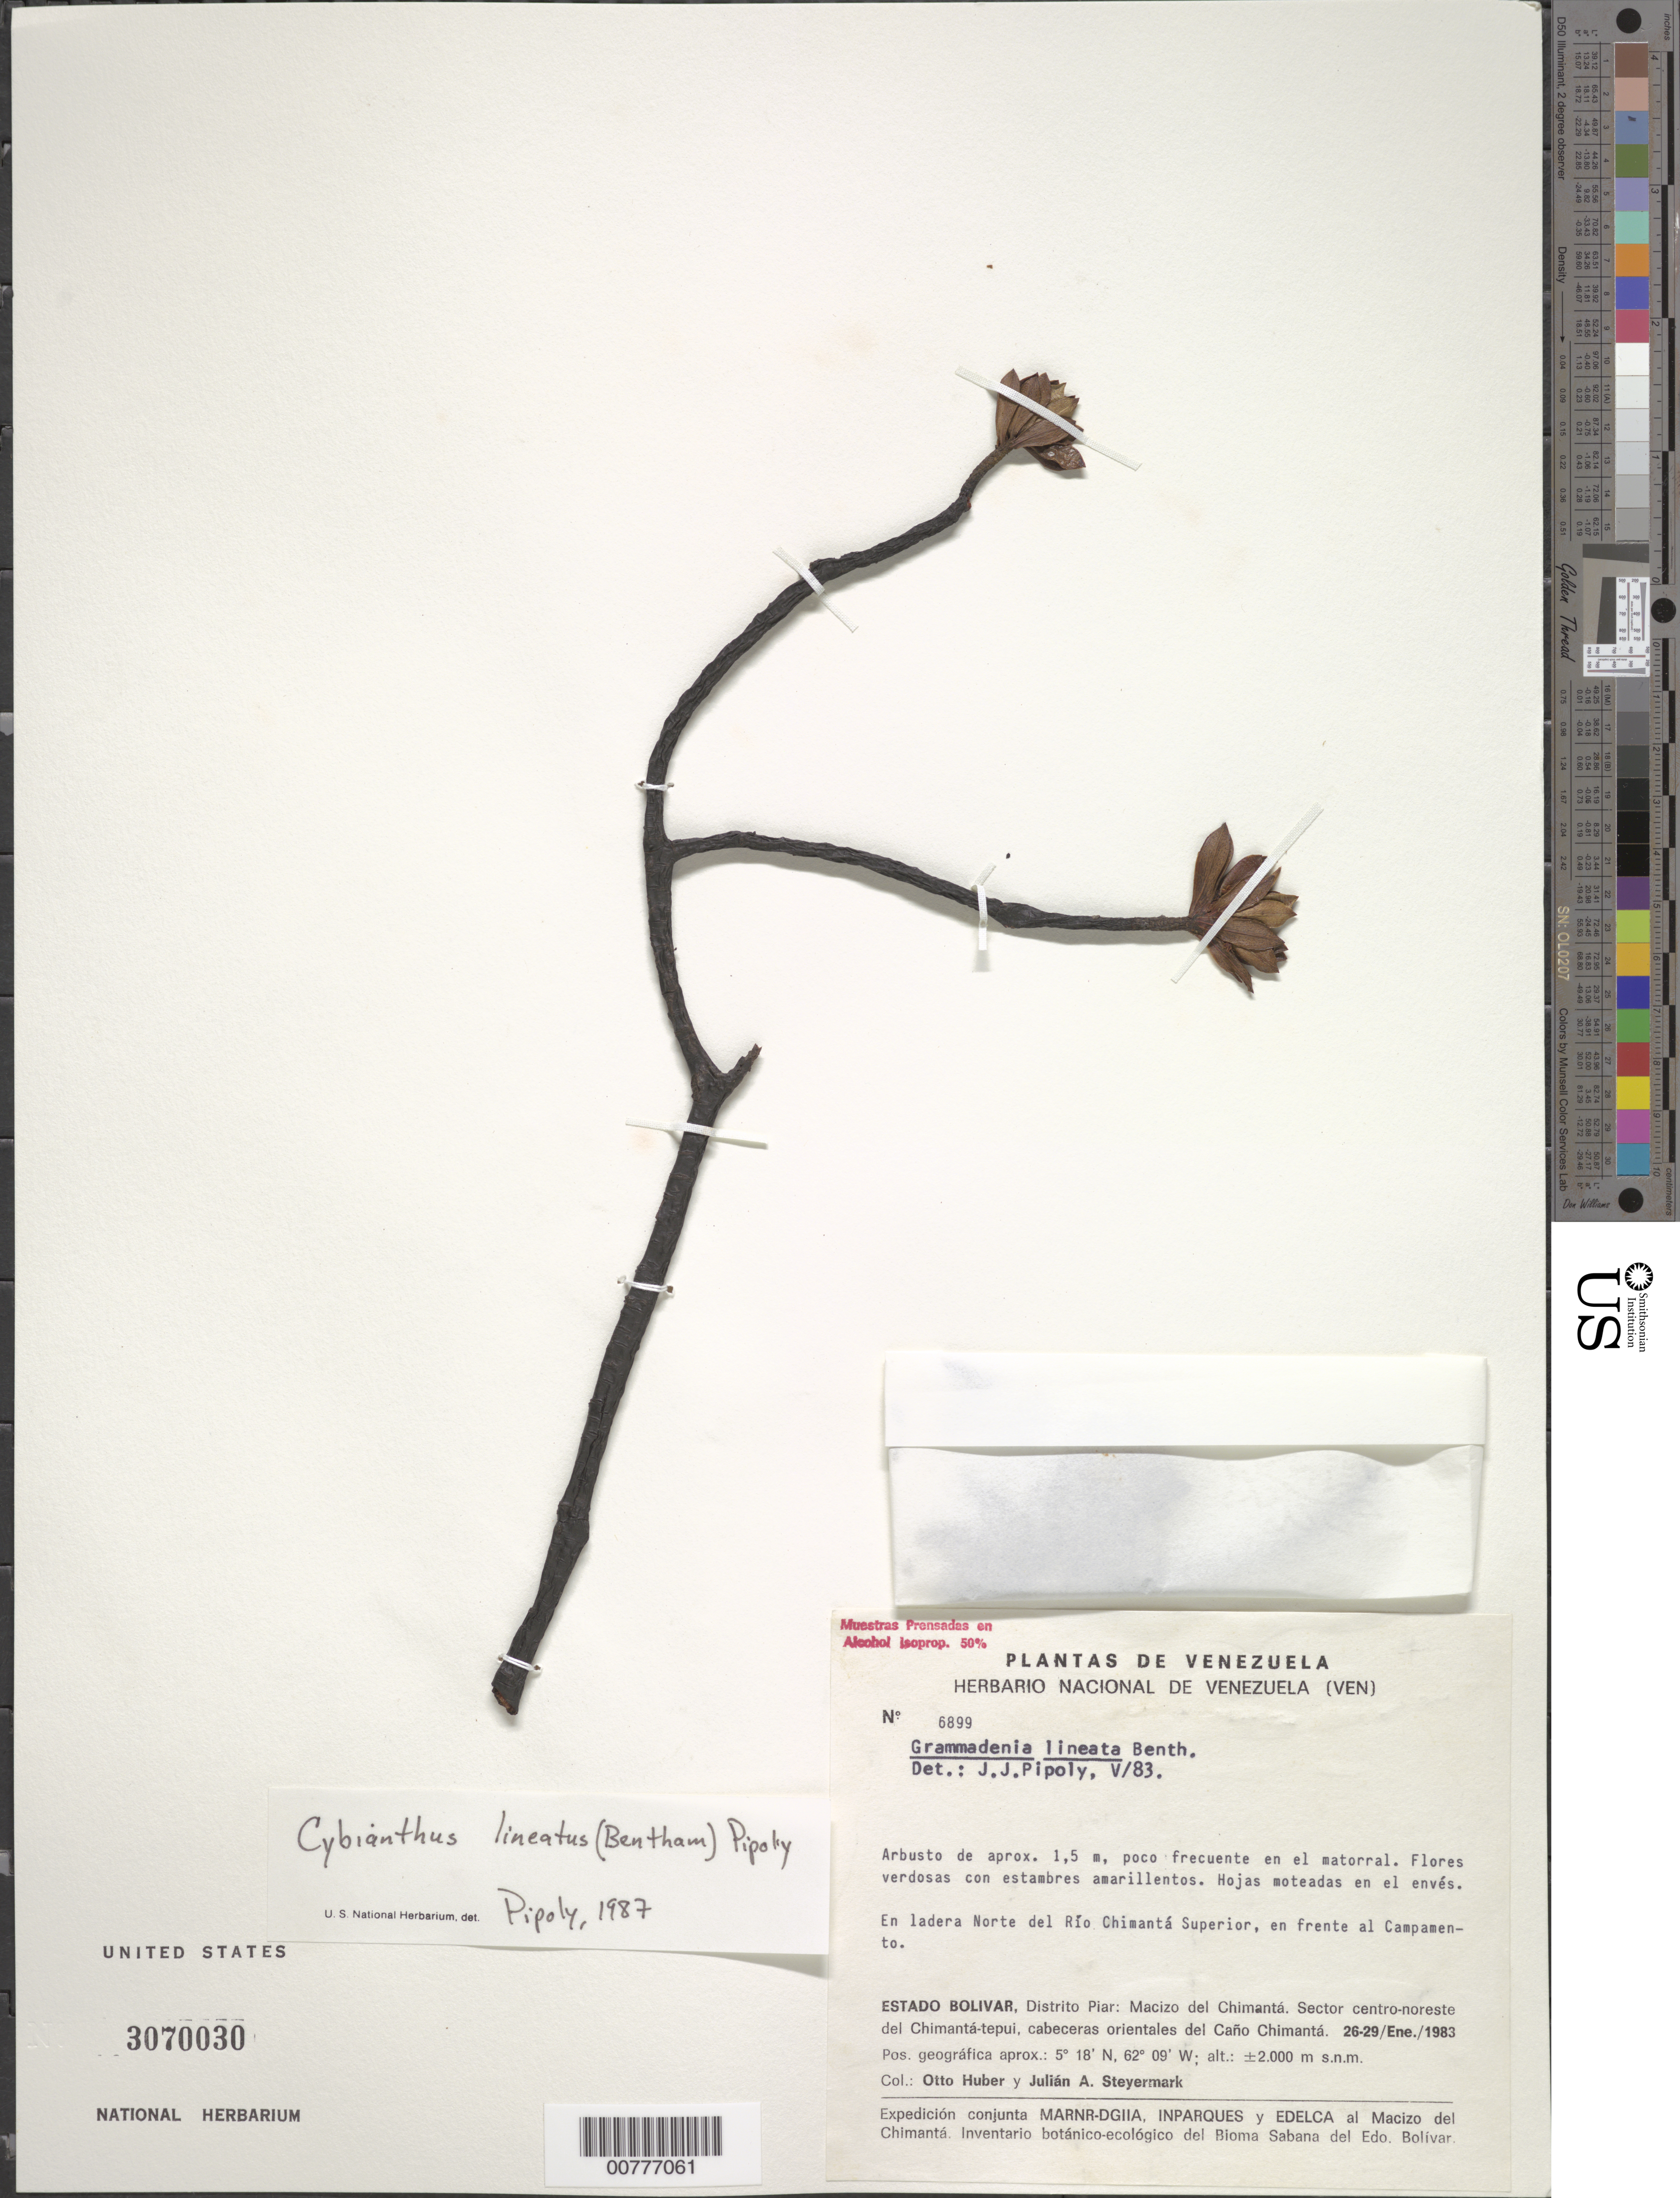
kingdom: Plantae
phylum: Tracheophyta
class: Magnoliopsida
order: Ericales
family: Primulaceae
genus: Cybianthus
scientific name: Cybianthus lineatus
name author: (Benth.) Pipoly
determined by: Pipoly, J. J., III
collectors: O. Huber & J. Steyermark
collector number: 6899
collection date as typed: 26-Jan-83 to 29-Jan-83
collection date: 1983-01-26/1983-01-29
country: Venezuela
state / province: Bolívar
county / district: Piar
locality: Macizo del Chimantá, NE Chimantá-tepuí, N del Río Chimantá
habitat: Ladera, en el maatorral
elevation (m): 2000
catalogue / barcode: US 3070030